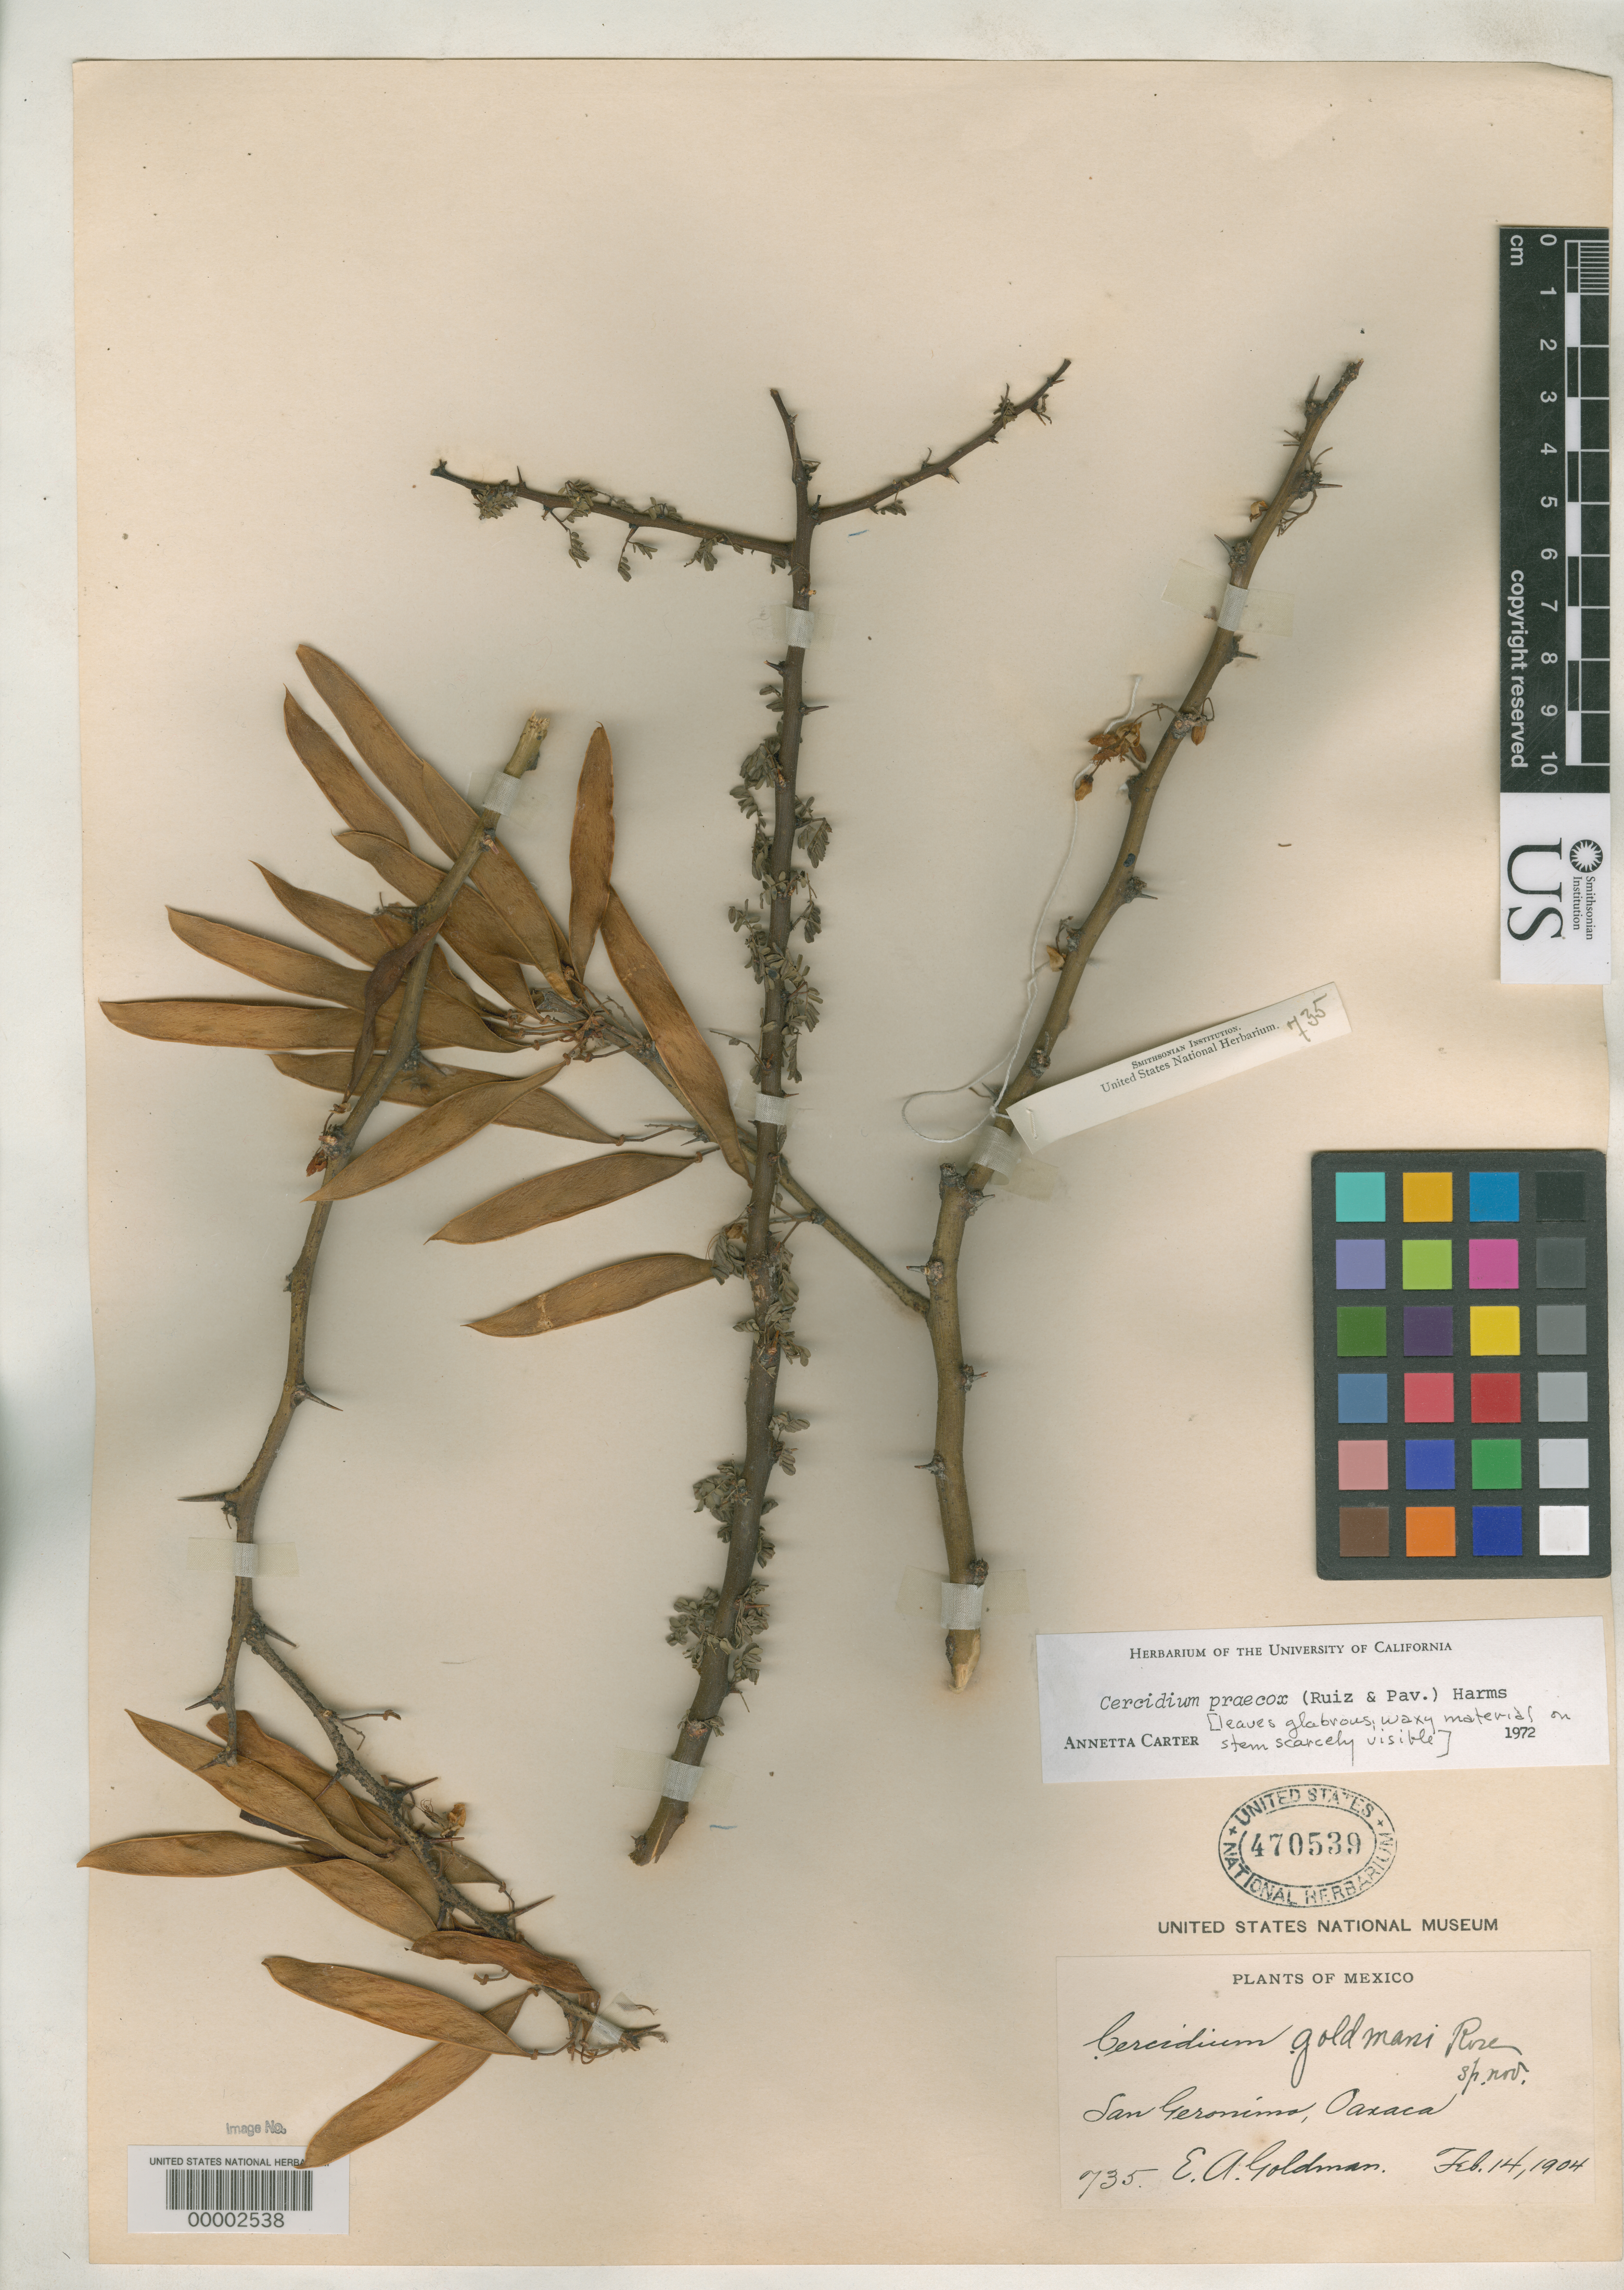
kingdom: Plantae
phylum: Tracheophyta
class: Magnoliopsida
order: Fabales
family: Fabaceae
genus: Cercidium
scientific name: Cercidium goldmanii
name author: Rose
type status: Holotype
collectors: E. A. Goldman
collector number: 735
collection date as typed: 14 Feb 1904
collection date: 1904-02-14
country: Mexico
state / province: Oaxaca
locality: San Geronimo.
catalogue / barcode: US 470539